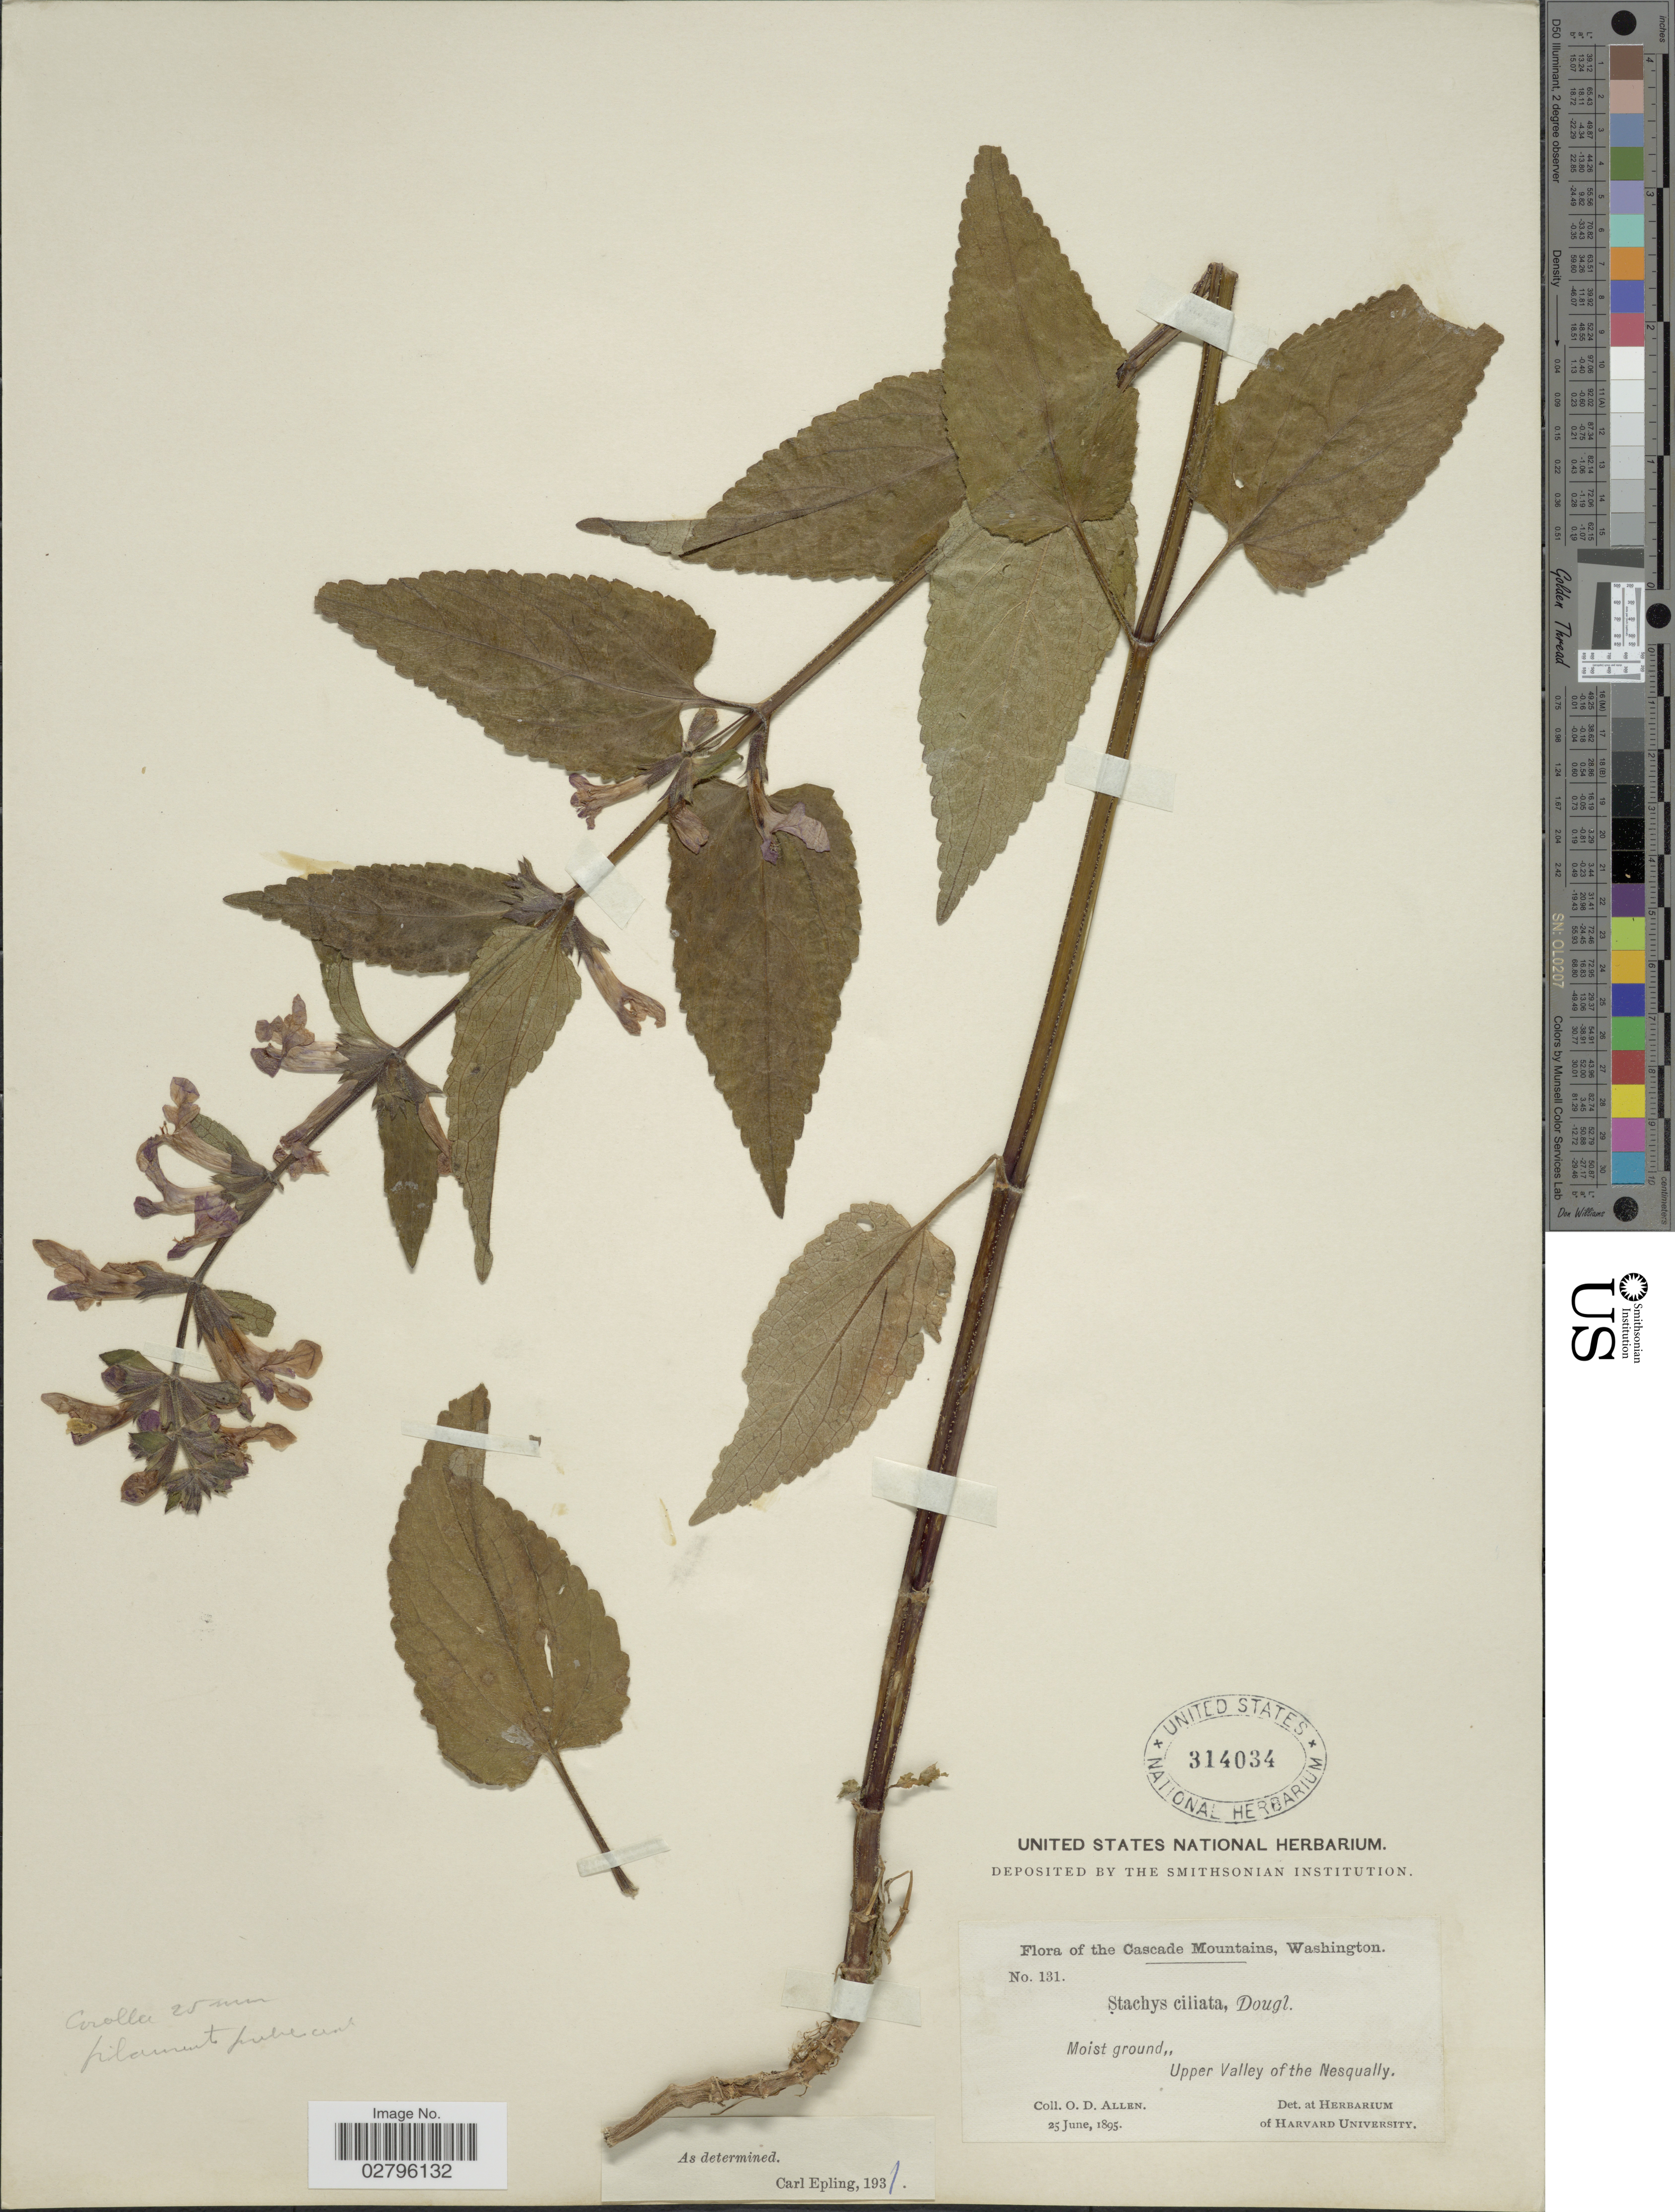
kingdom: Plantae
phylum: Tracheophyta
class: Magnoliopsida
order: Lamiales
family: Lamiaceae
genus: Stachys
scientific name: Stachys ciliata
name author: Douglas ex Benth.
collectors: O. D. Allen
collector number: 131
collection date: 1895-06-25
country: United States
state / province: Washington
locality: Cascade Mountains, Upper Valley of the Nesqually.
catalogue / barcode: US 314034